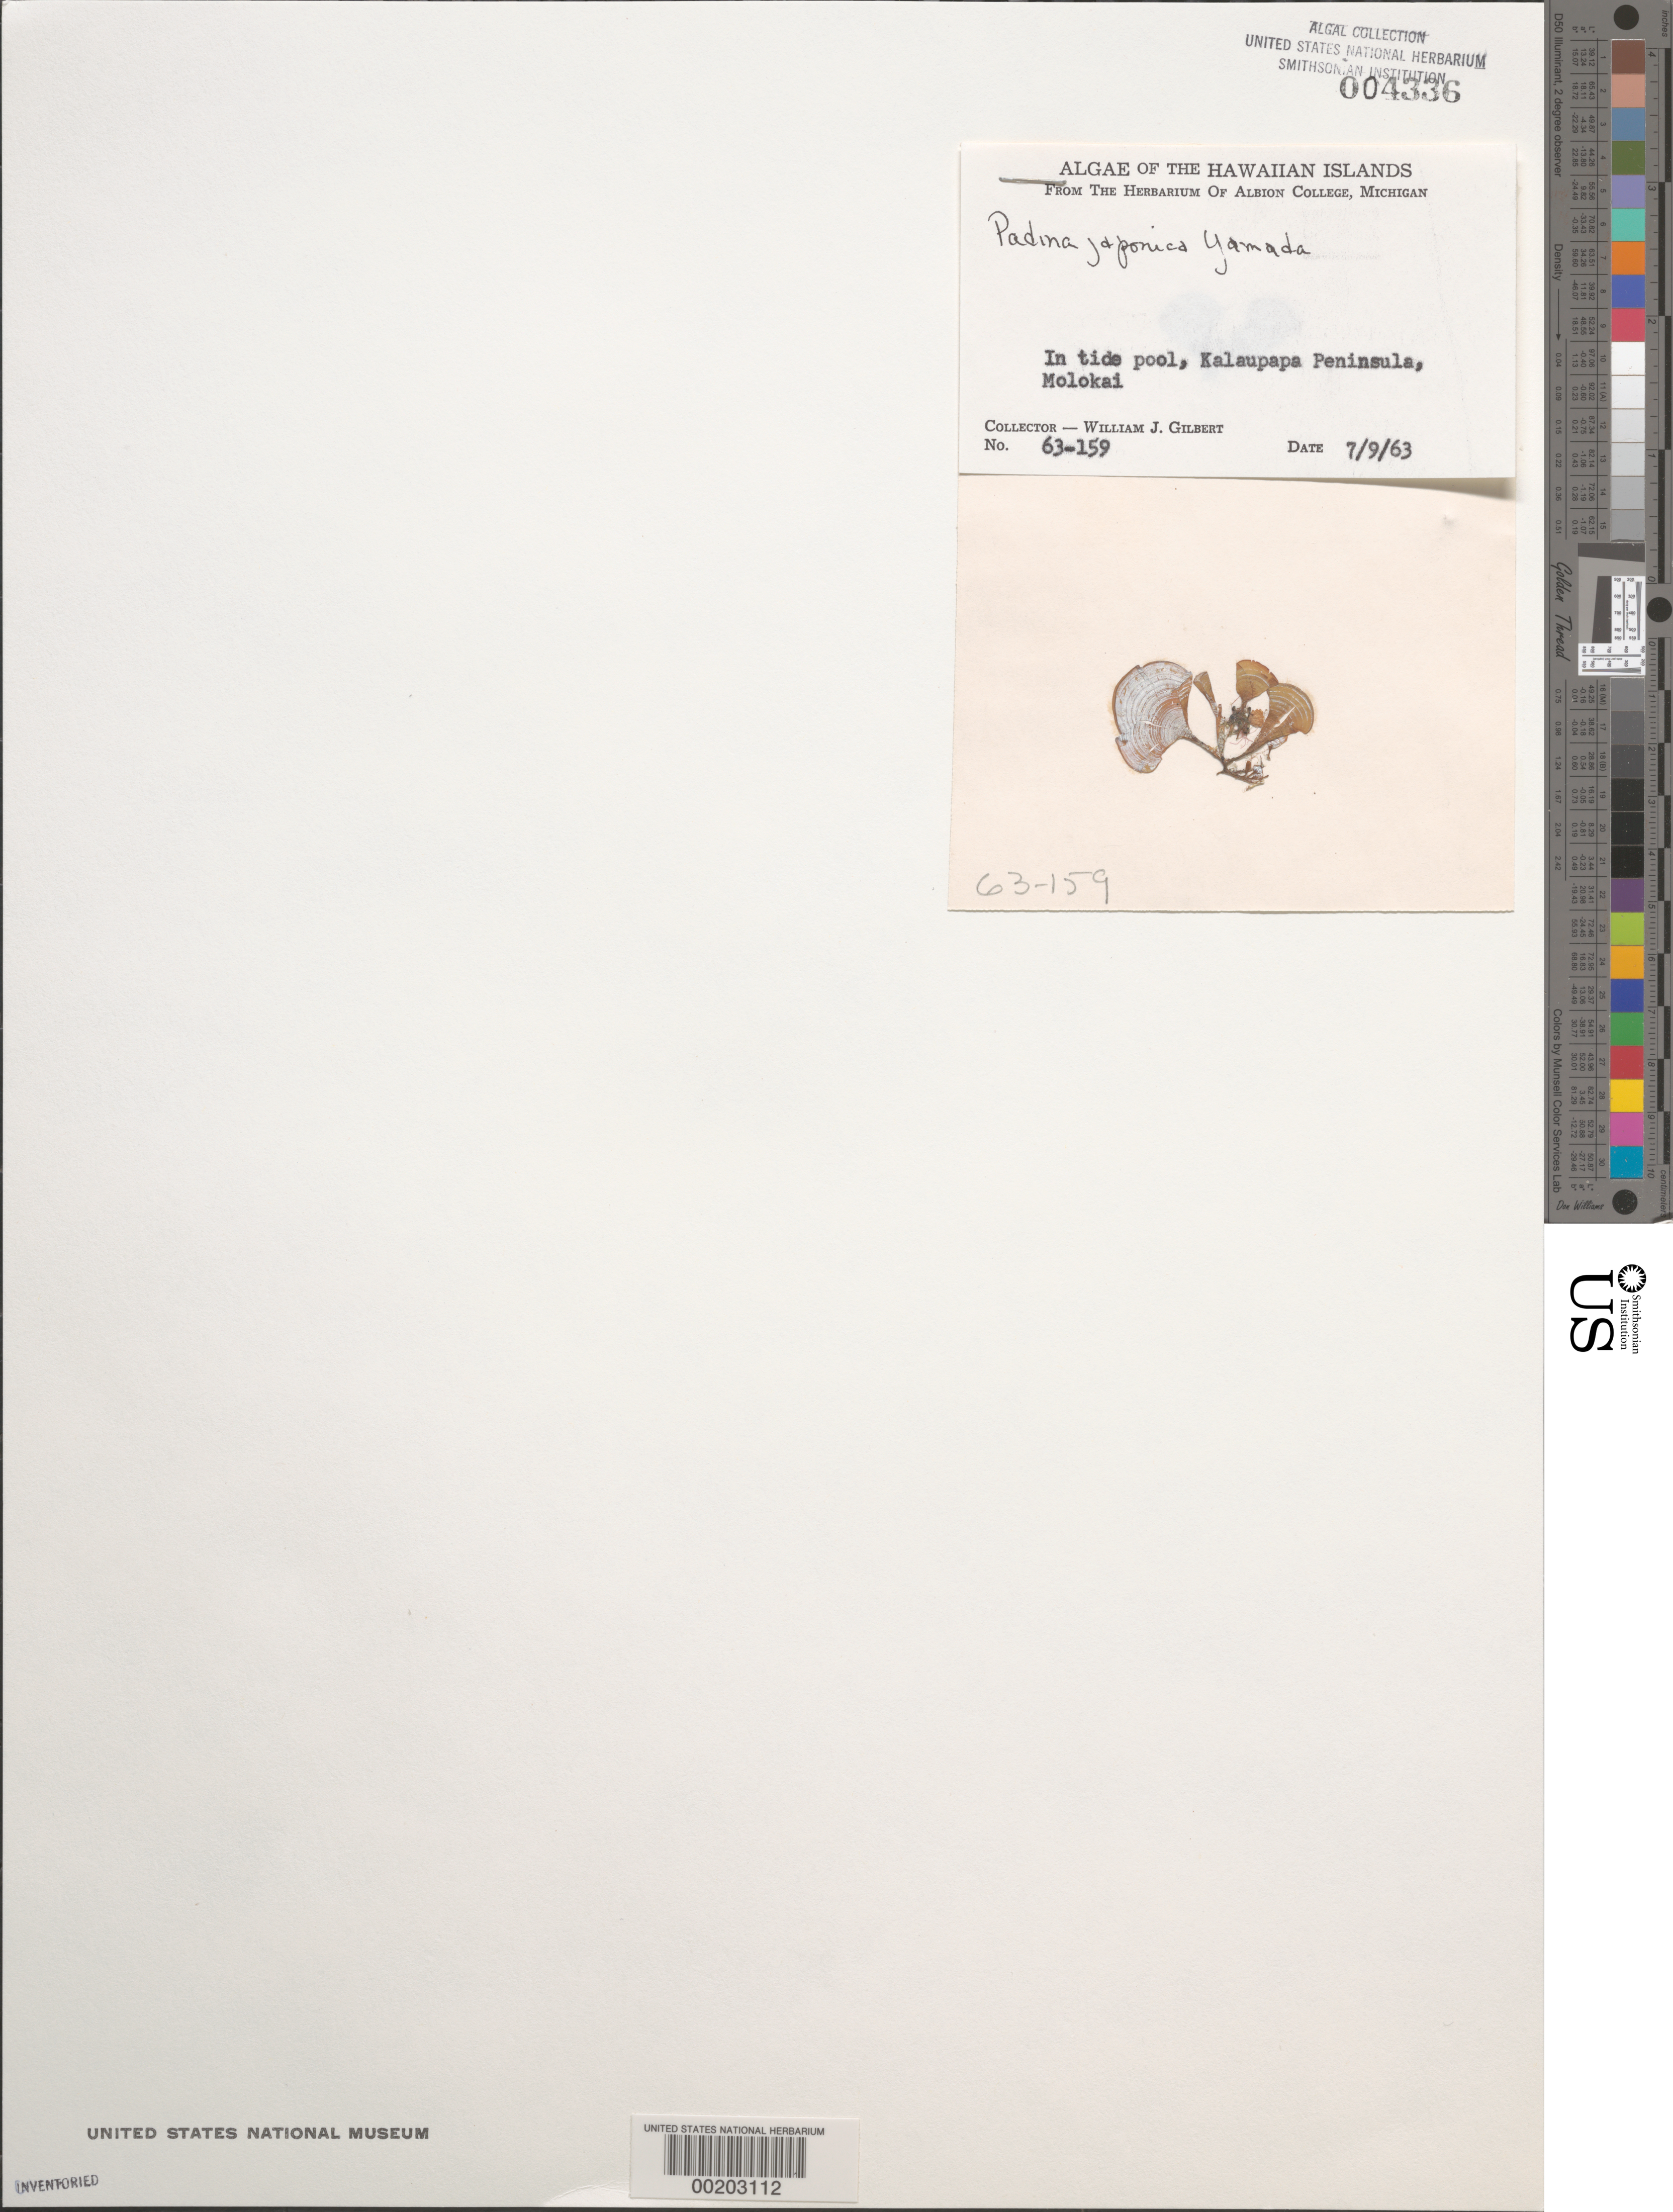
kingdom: Chromista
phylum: Ochrophyta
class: Phaeophyceae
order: Dictyotales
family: Dictyotaceae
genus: Padina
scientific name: Padina japonica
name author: Yamada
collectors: W. J. Gilbert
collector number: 63-159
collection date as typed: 09 Jul 1963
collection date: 1963-07-09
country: United States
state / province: Hawaii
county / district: Maui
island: Moloka'i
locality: Kalaupapa Peninsula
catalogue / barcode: US 4336